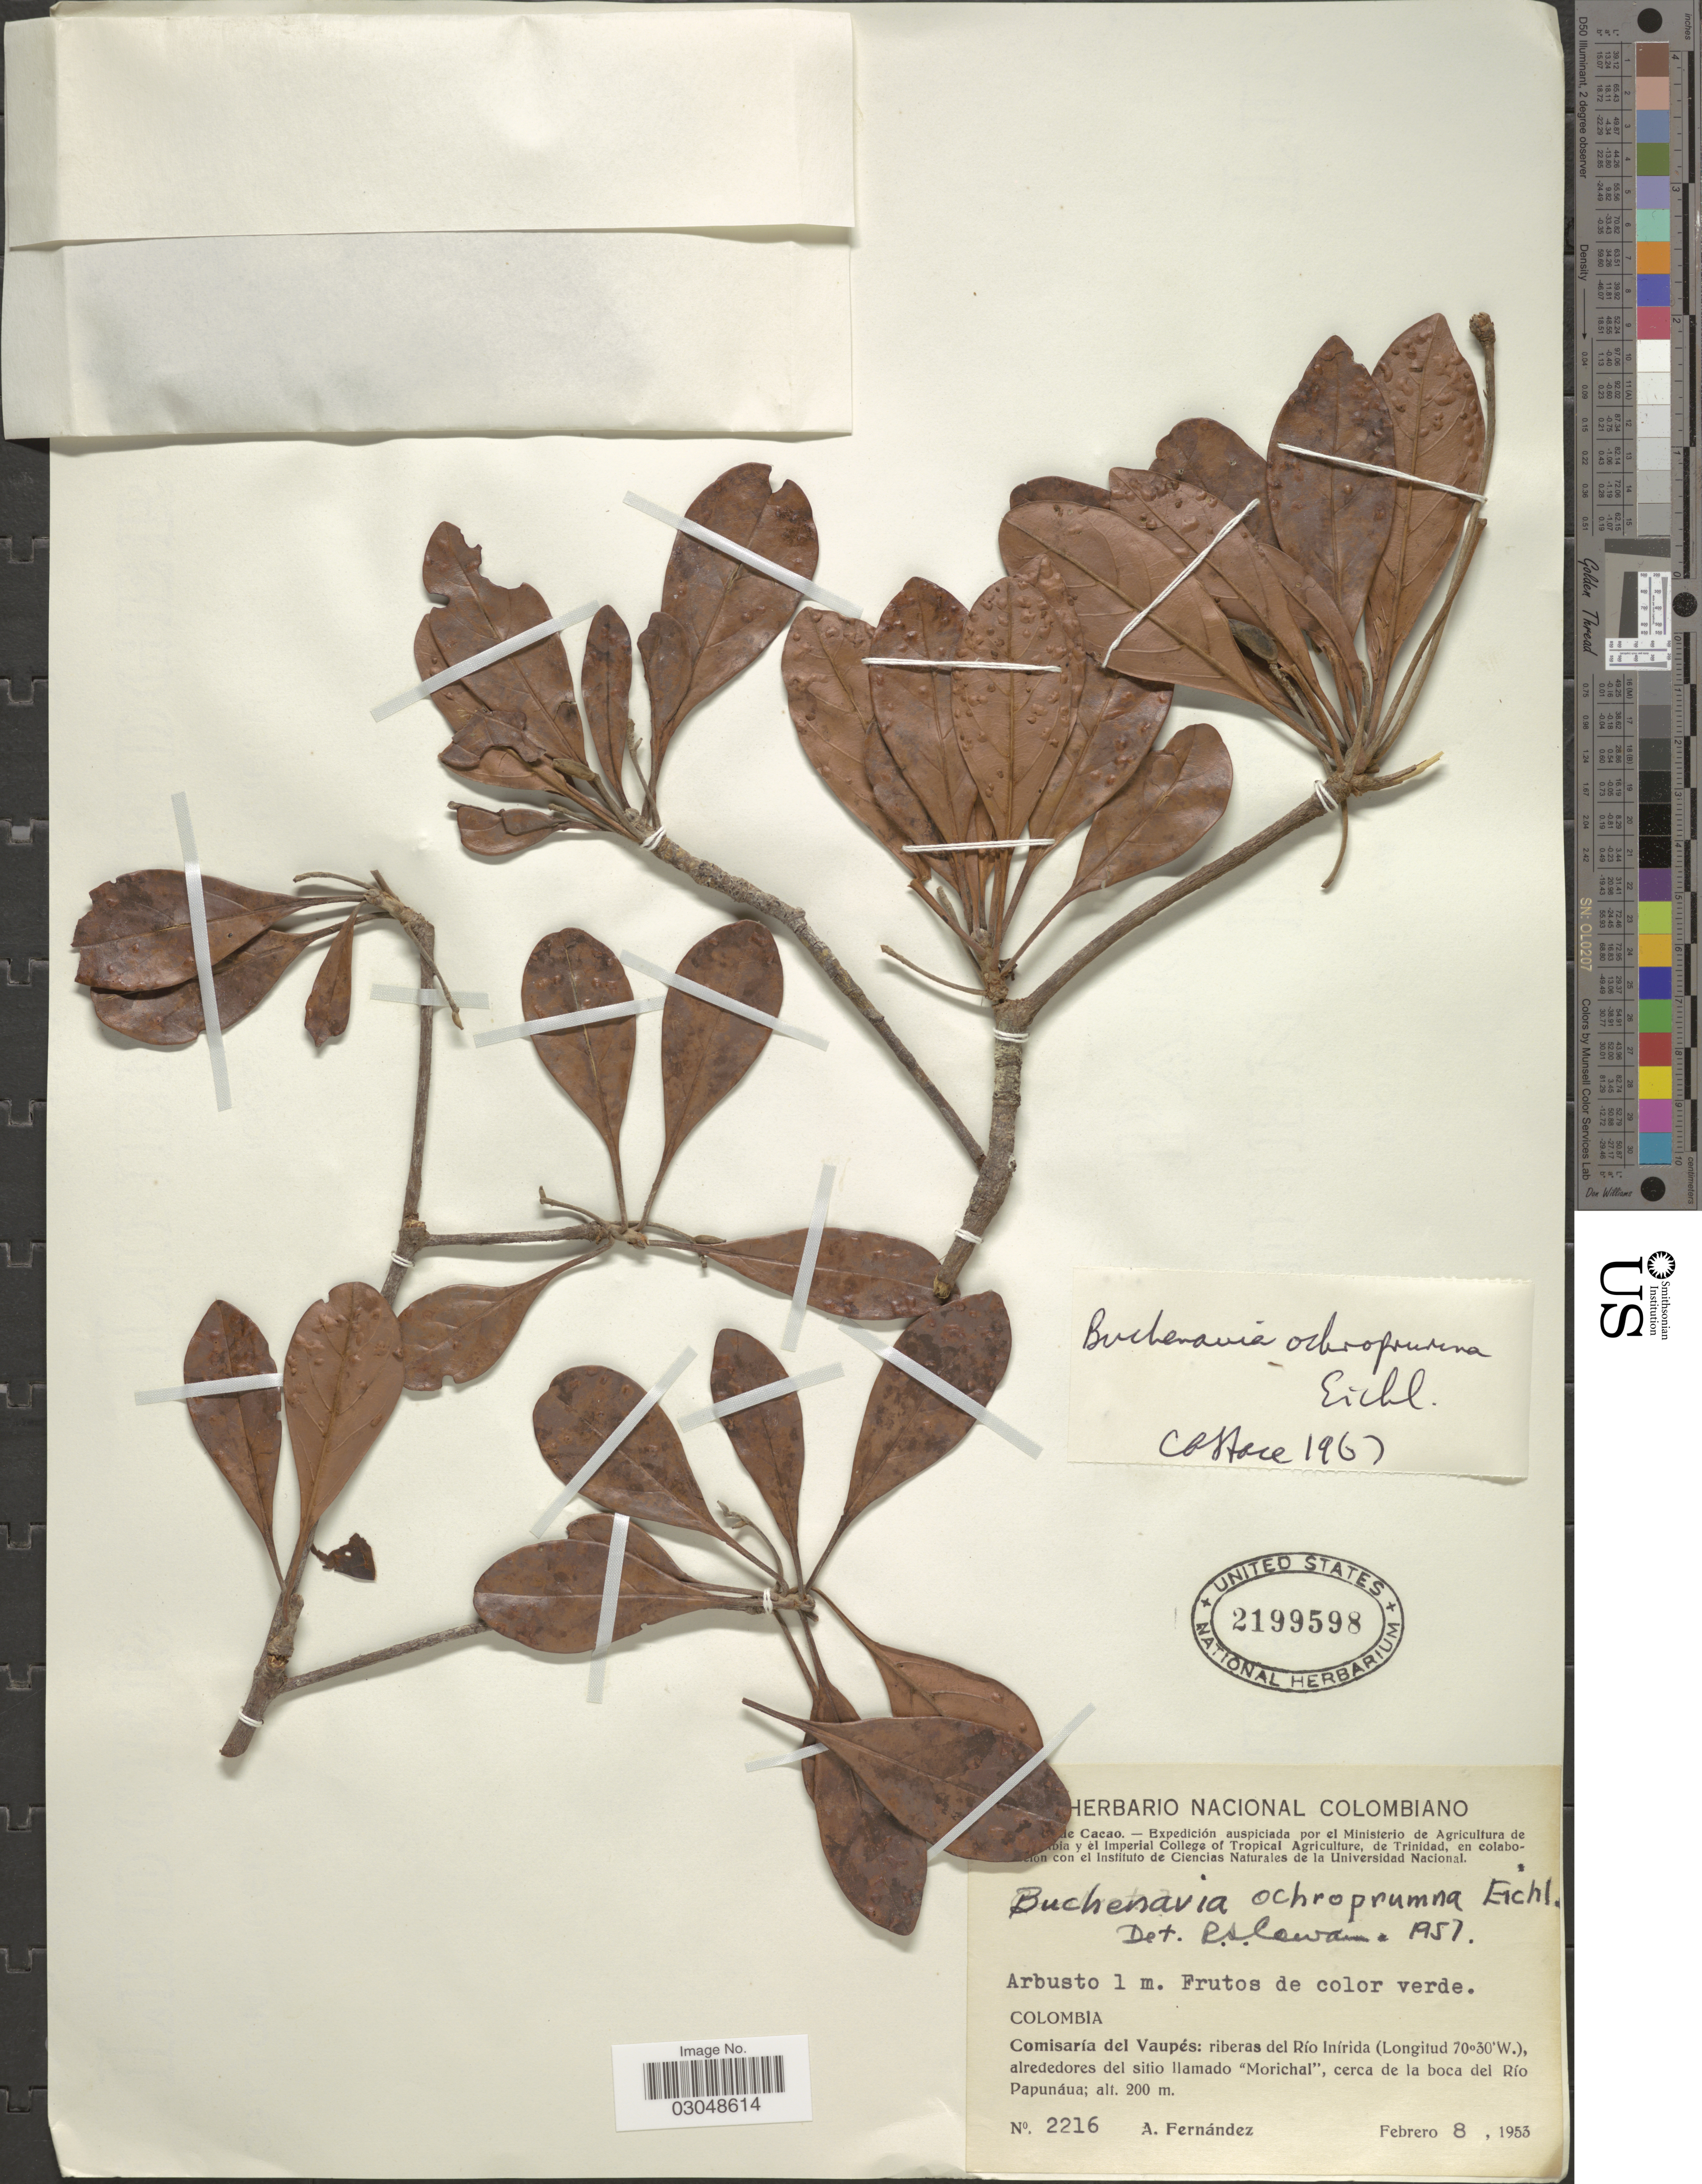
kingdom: Plantae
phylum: Tracheophyta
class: Magnoliopsida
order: Myrtales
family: Combretaceae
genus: Terminalia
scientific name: Terminalia ochroprumna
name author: (Eichler) Gere & Boatwr.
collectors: A. Fernández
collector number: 2216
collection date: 1953-02-08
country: Colombia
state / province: Vaupés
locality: Comisará del Vaupés: riberas del Río Inírida, alrededores del sitio llamado "Morichal", cerca de la boca del Río Papunáua.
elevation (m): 200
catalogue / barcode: US 2199598